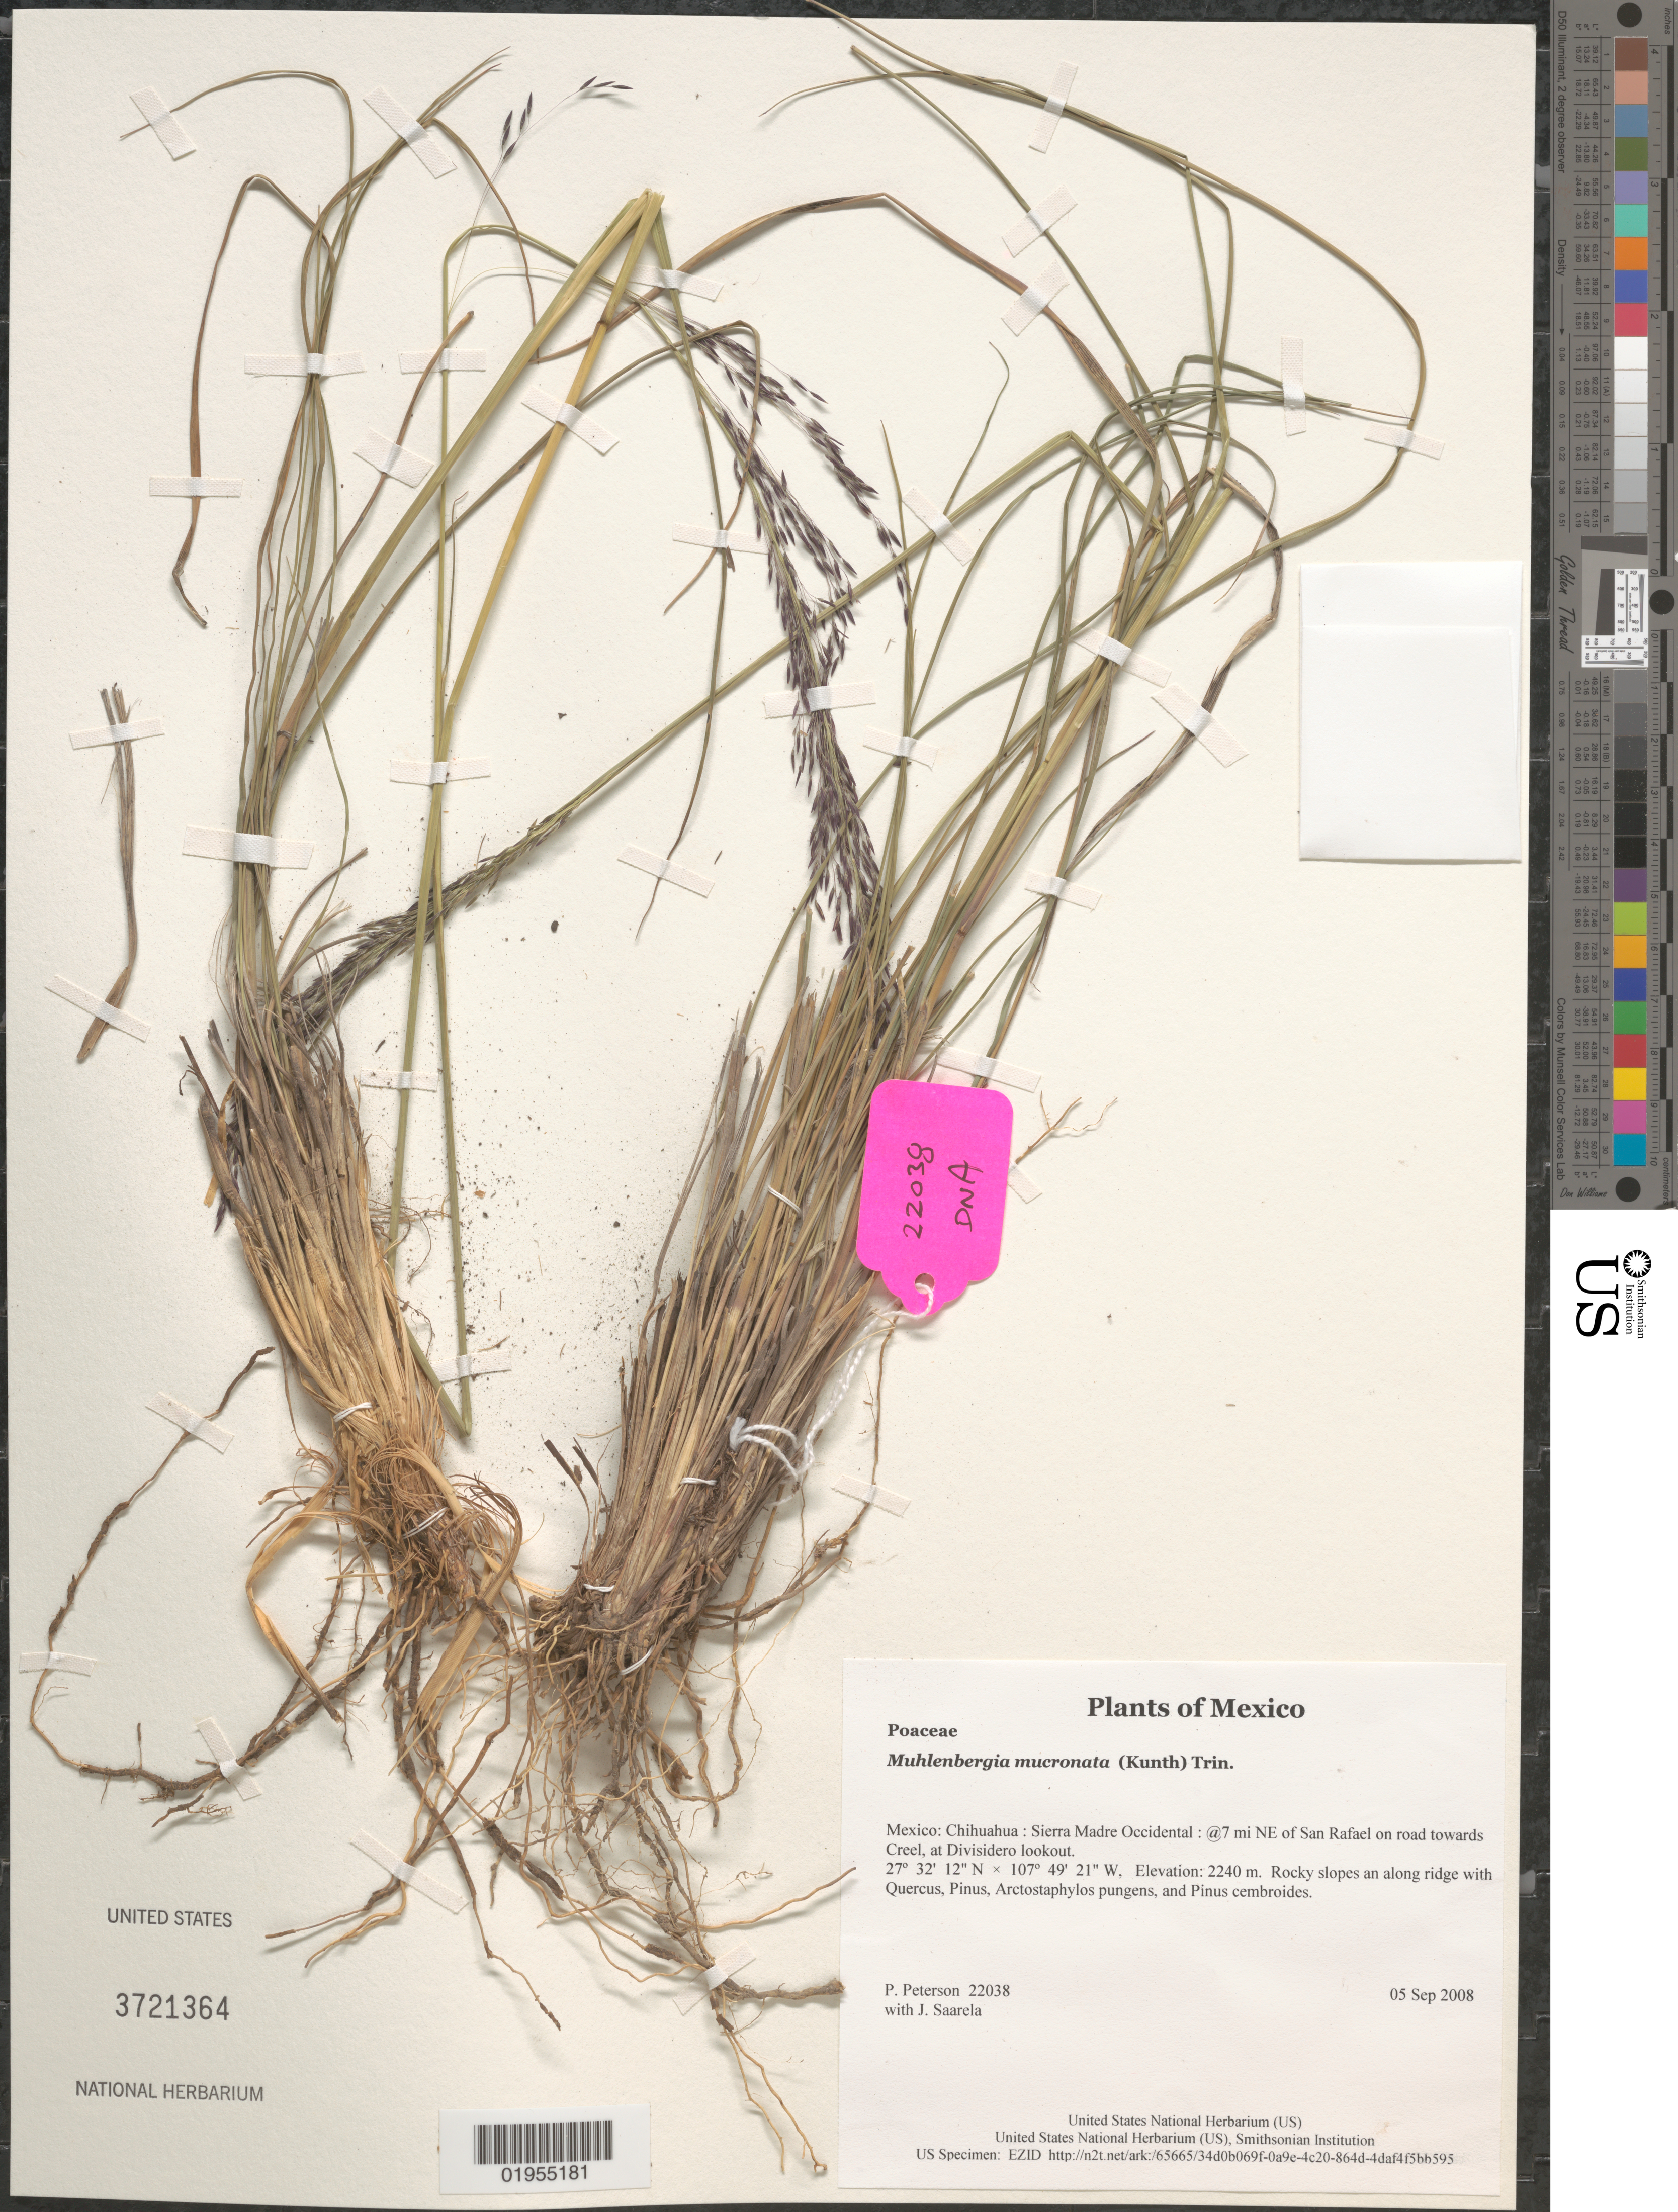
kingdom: Plantae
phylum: Tracheophyta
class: Liliopsida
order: Poales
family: Poaceae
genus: Muhlenbergia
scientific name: Muhlenbergia mucronata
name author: (Kunth) Trin.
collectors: P. M. Peterson & J. Saarela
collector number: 22038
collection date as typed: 05 Sep 2008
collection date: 2008-09-05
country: Mexico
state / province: Chihuahua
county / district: Sierra Madre Occidental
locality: @7 mi NE of San Rafael on road towards Creel, at Divisidero lookout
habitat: Rocky slopes an along ridge with Quercus, Pinus, Arctostaphylos pungens, and Pinus cembroides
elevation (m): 2240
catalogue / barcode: US 3721364